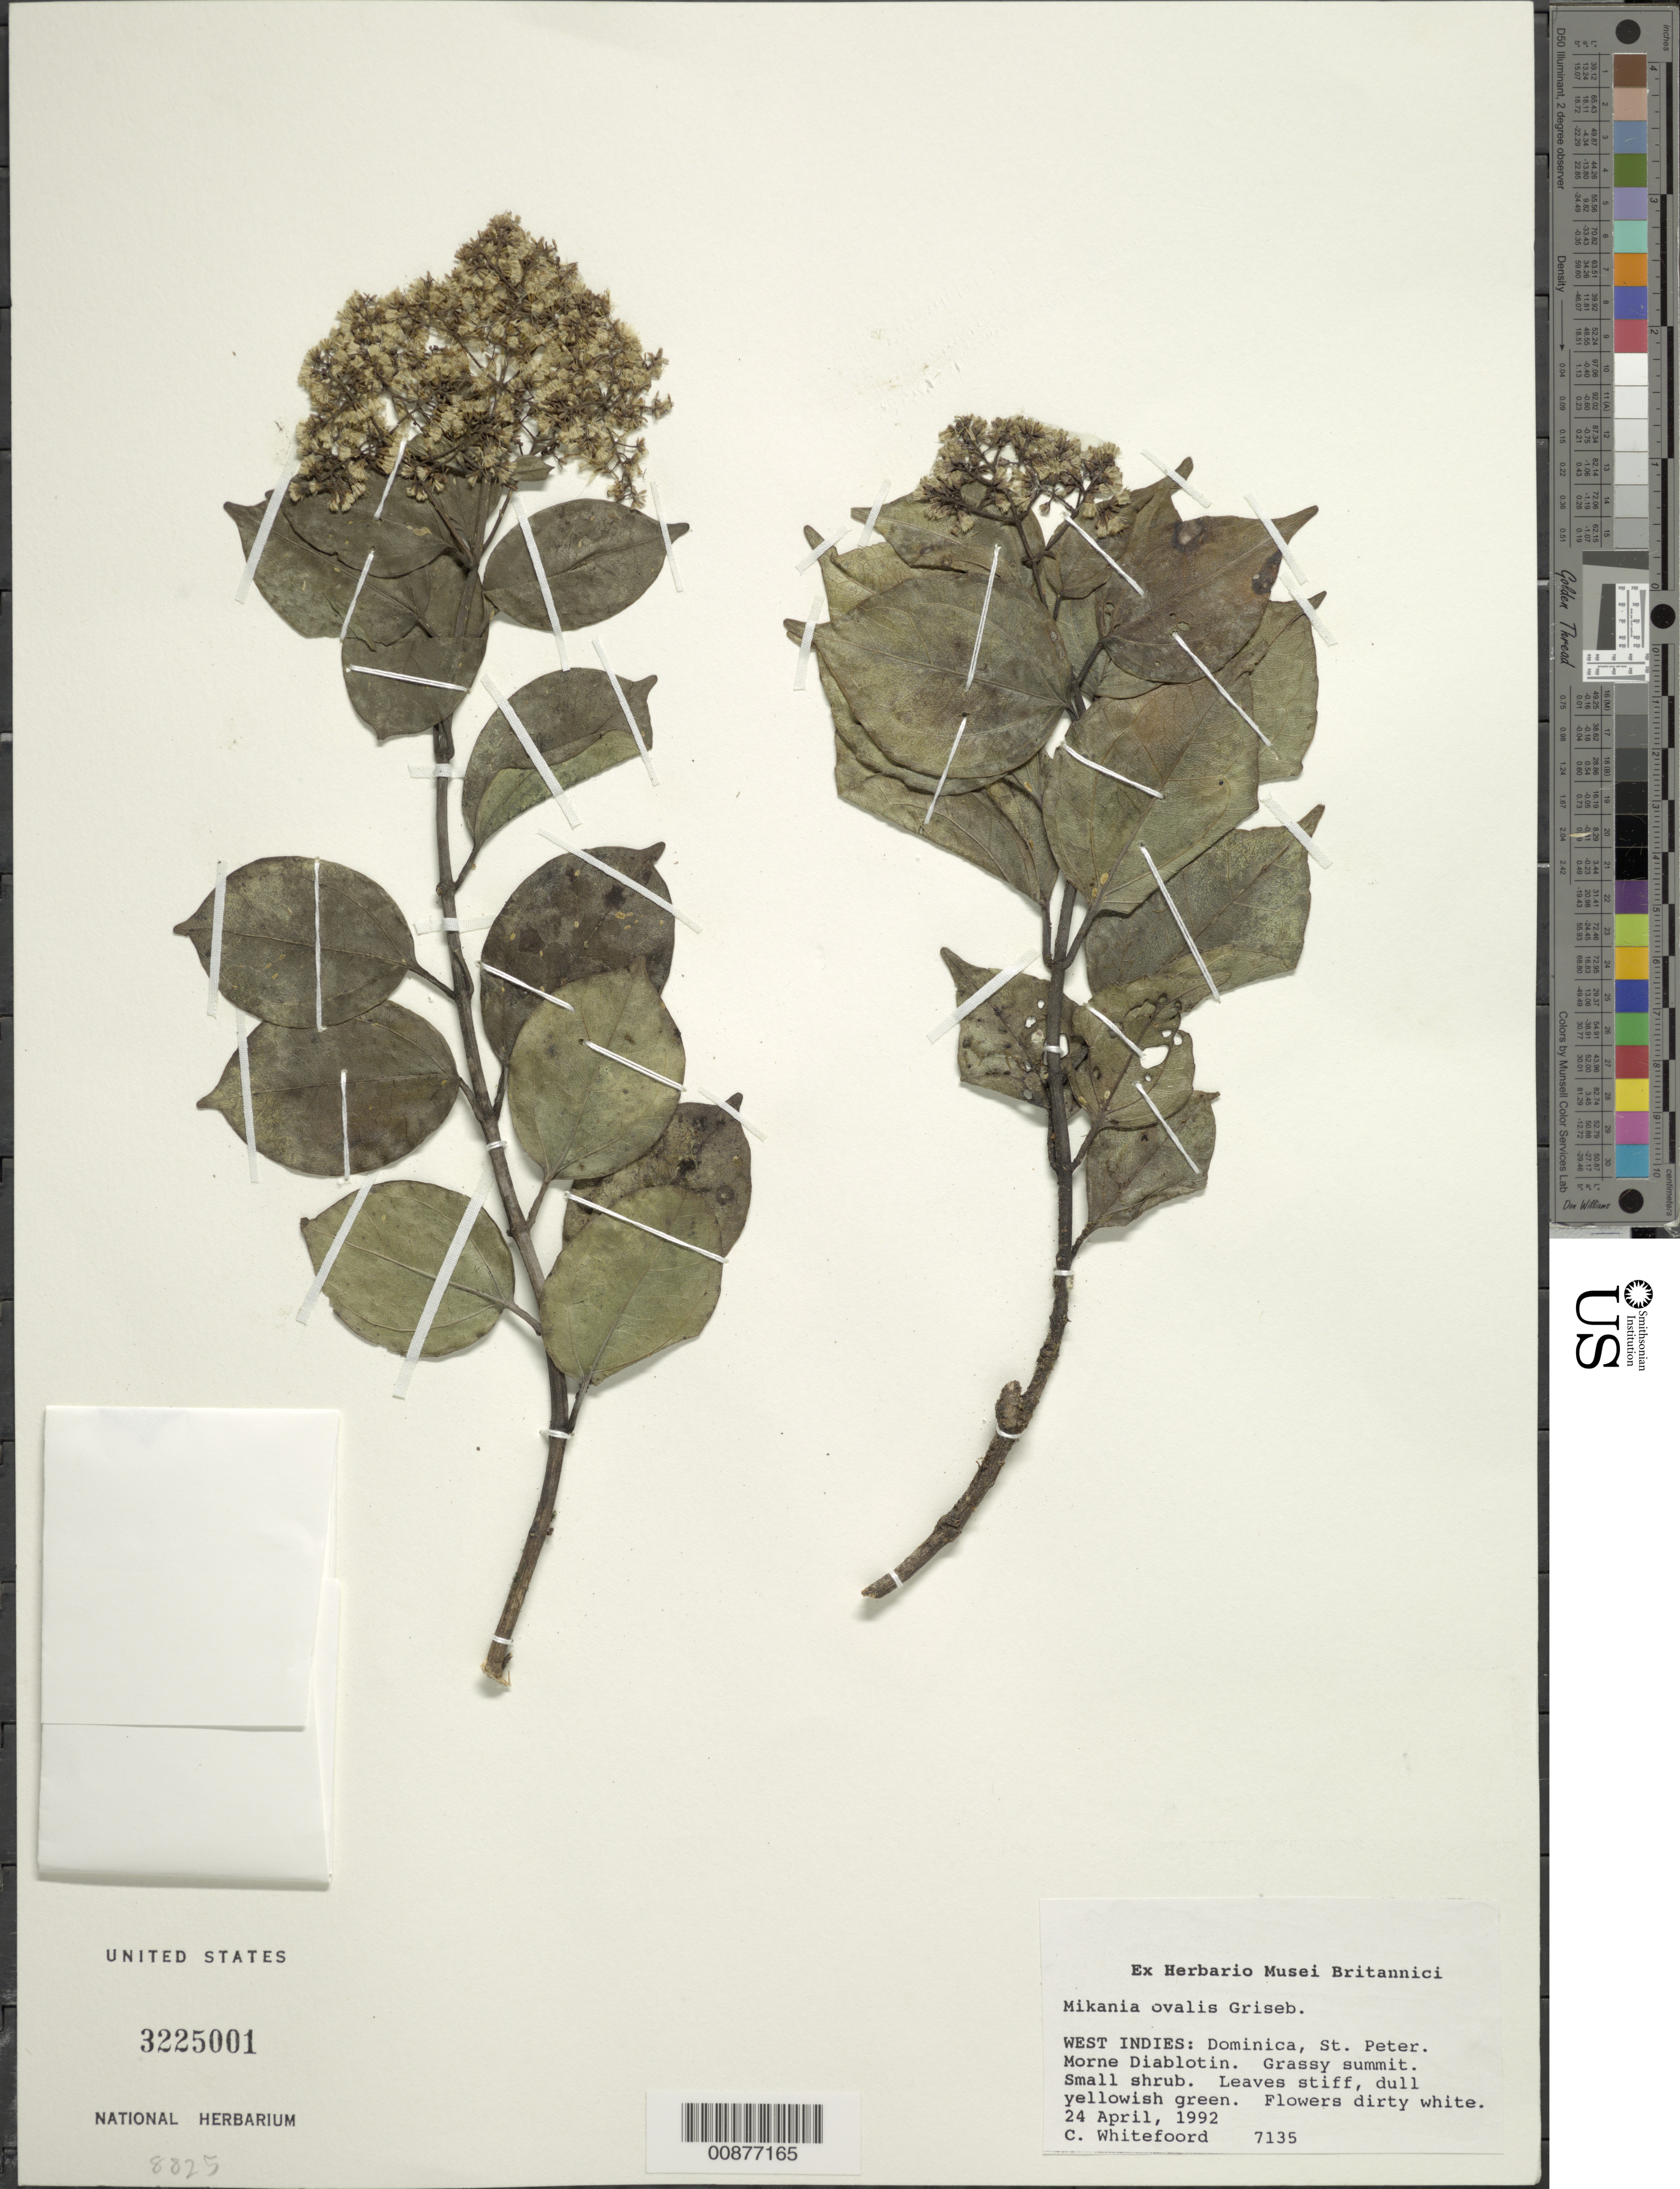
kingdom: Plantae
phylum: Tracheophyta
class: Magnoliopsida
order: Asterales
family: Asteraceae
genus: Mikania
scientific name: Mikania ovalis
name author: Griseb.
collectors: C. Whitefoord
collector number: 7135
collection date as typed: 24 Apr 1992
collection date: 1992-04-24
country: Dominica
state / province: St. Peter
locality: Summit Morne Diablotin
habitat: Grassy summit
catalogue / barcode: US 3225001